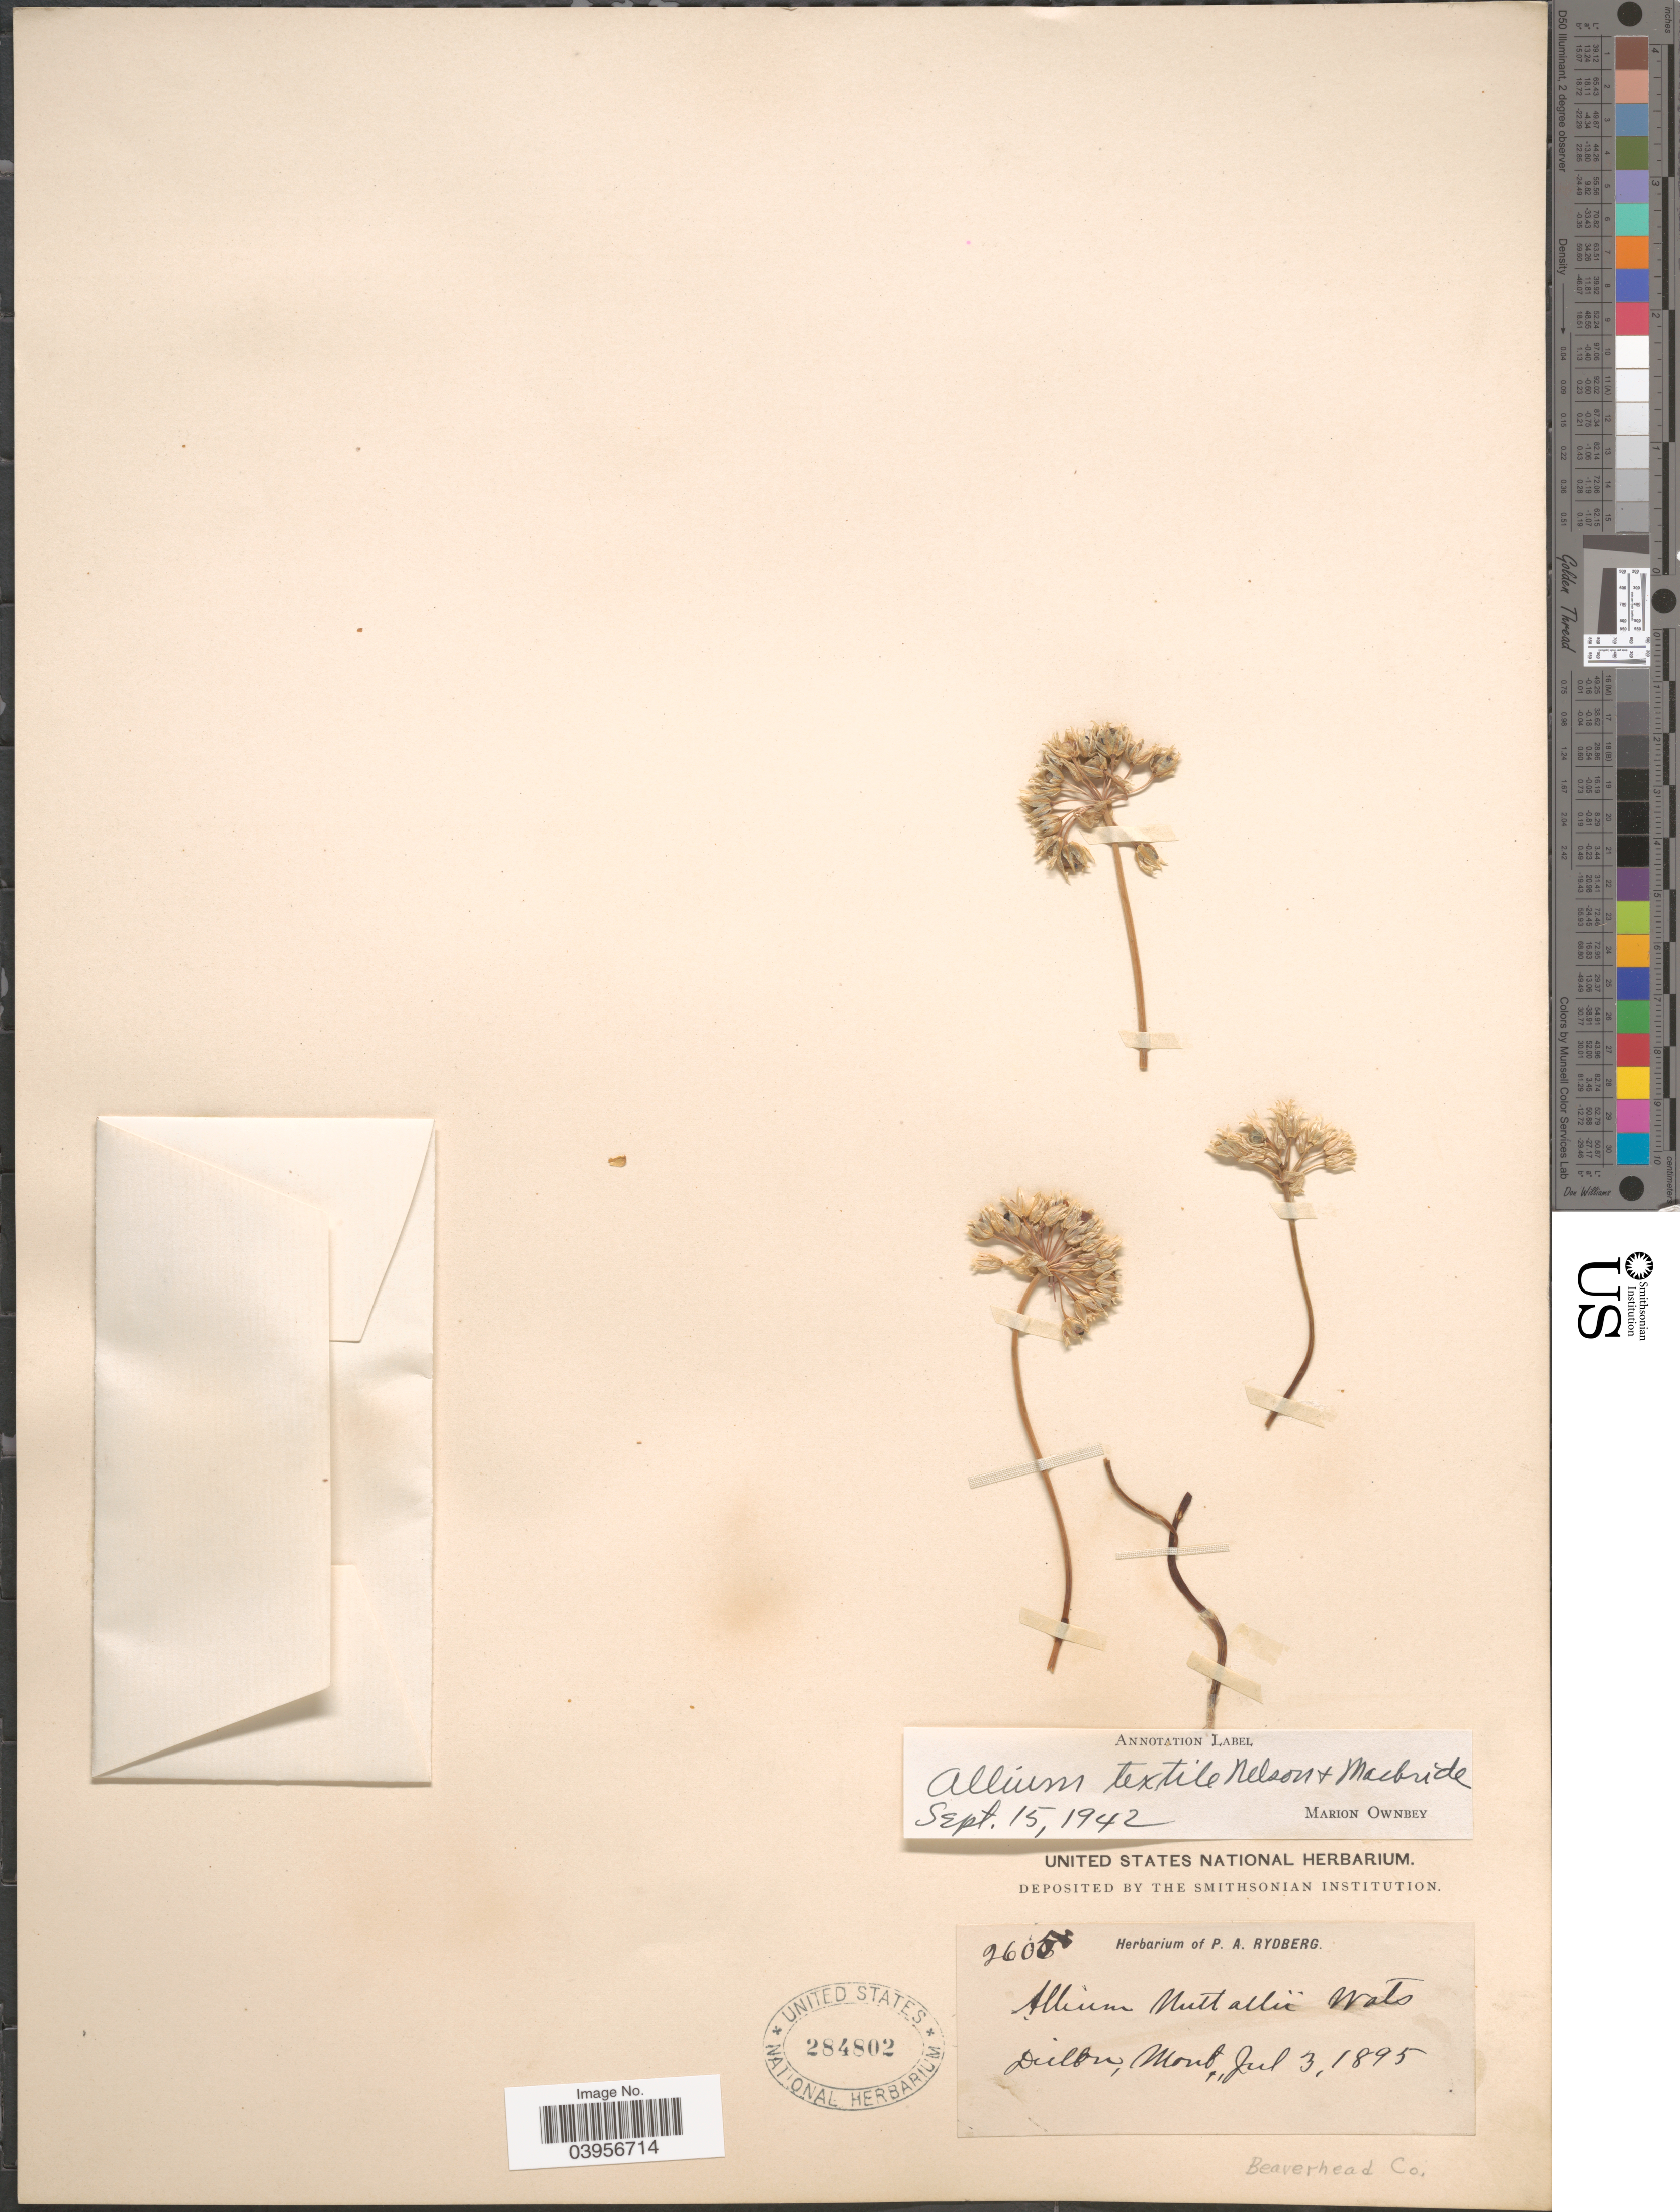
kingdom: Plantae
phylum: Tracheophyta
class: Liliopsida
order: Asparagales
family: Amaryllidaceae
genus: Allium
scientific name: Allium textile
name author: A. Nelson & J.F. Macbr.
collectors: ex herb. P. A. Rydberg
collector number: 2605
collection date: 1895-07-03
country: United States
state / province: Montana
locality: Dillon. Beaverhead Co.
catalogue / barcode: US 284802